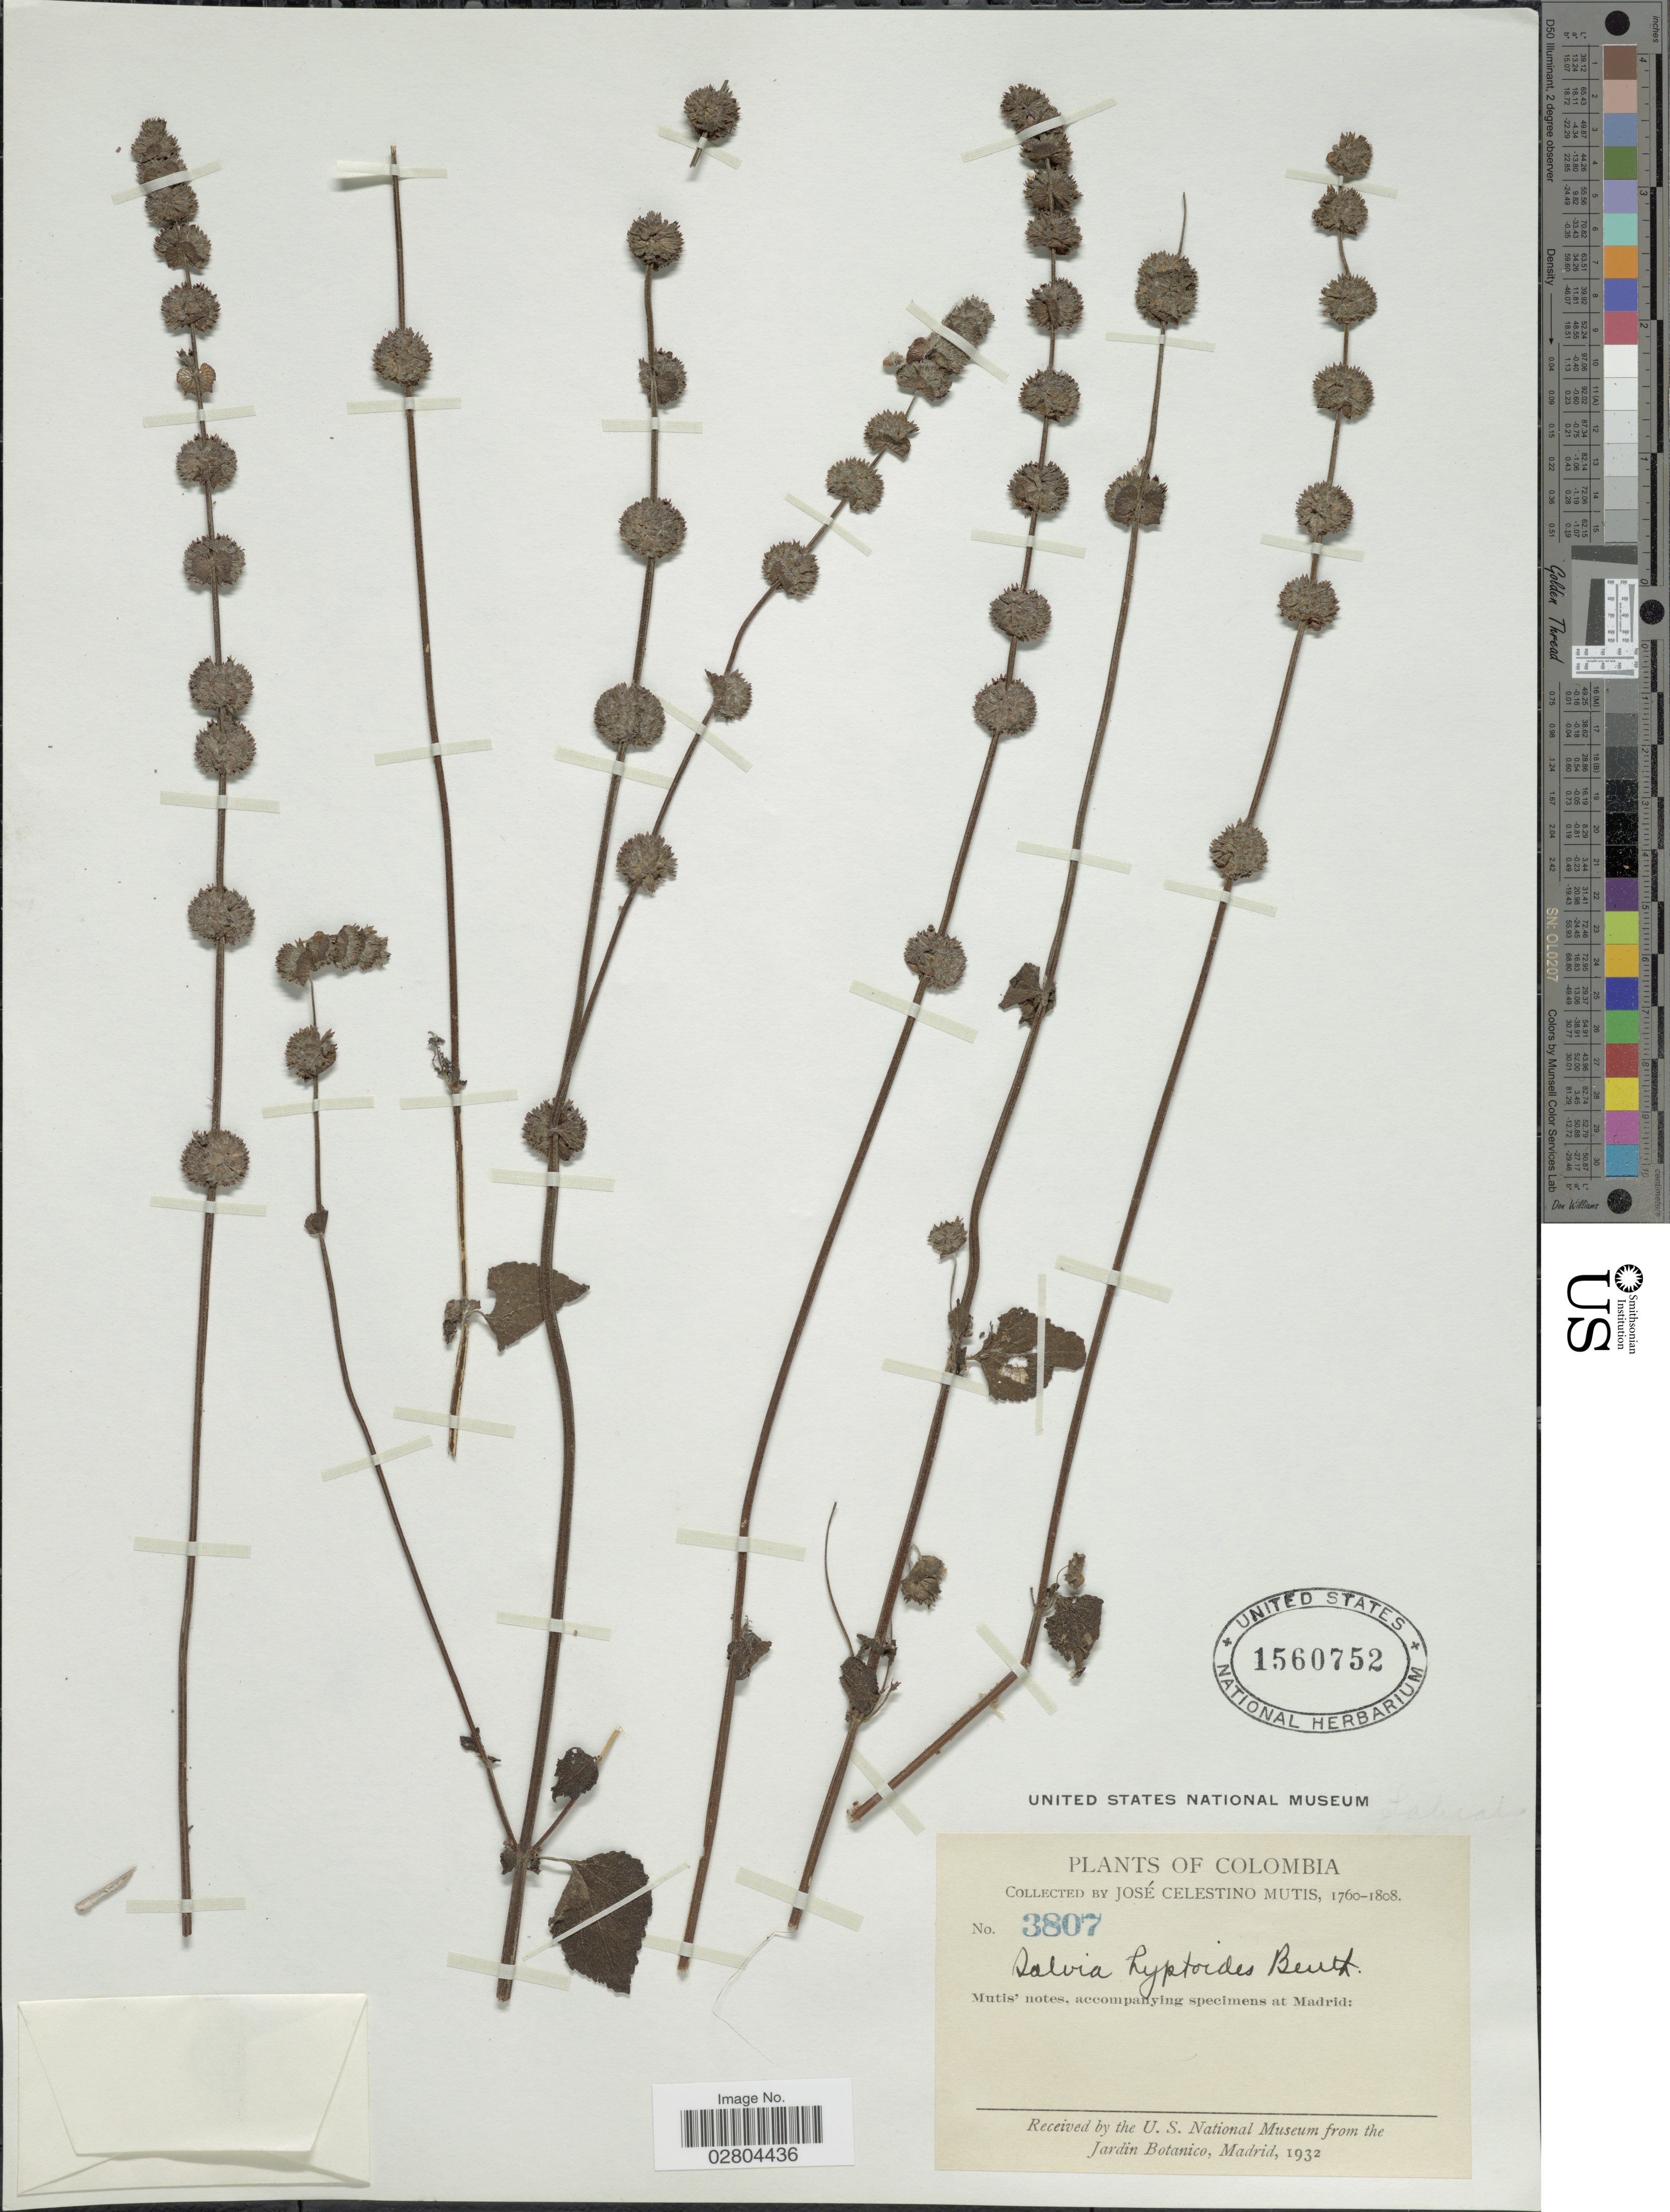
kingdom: Plantae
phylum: Tracheophyta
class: Magnoliopsida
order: Lamiales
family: Lamiaceae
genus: Salvia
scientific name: Salvia lasiocephala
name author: Hook. & Arn.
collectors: J. C. B. Mutis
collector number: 3807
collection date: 1760/1808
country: Colombia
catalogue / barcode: US 1560752